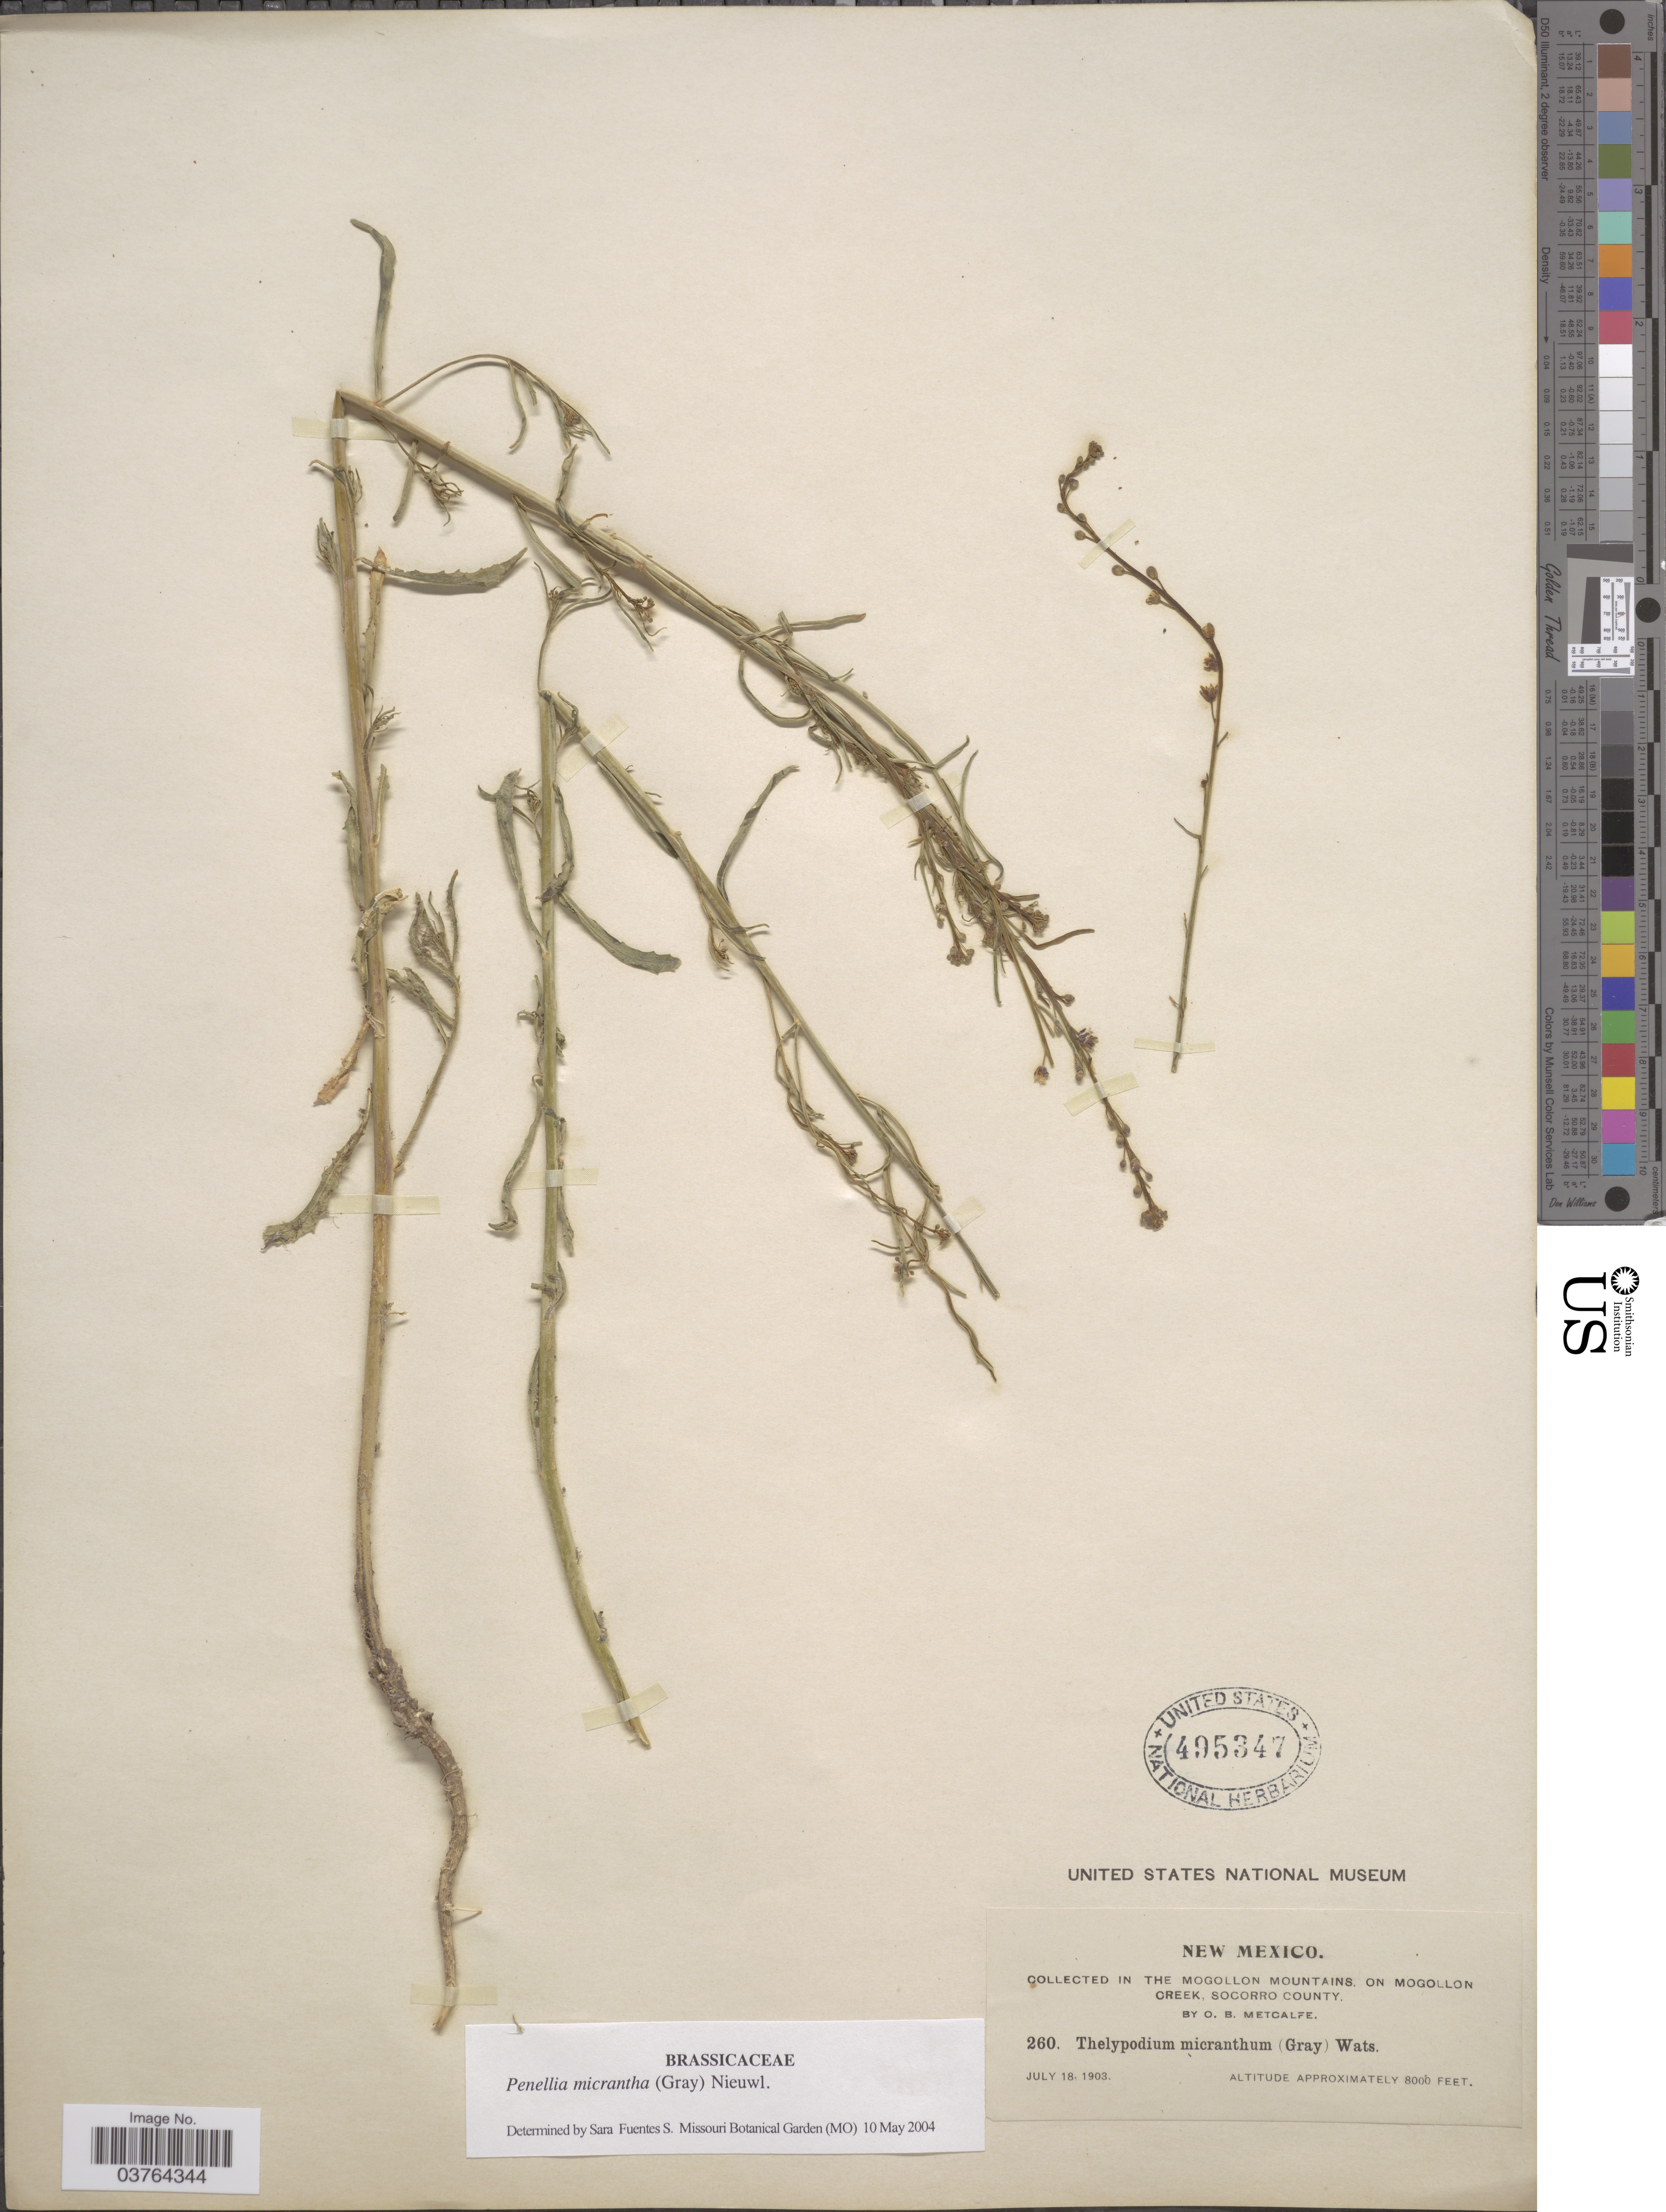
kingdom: Plantae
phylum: Tracheophyta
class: Magnoliopsida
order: Brassicales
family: Brassicaceae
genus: Pennellia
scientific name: Pennellia micrantha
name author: (A. Gray) Nieuwl.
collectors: O. B. Metcalfe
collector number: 260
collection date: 1903-07-18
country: United States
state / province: New Mexico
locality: In the Mogollon Mountains, on Mogollon Creek, Socorro County.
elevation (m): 2438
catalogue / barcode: US 495347